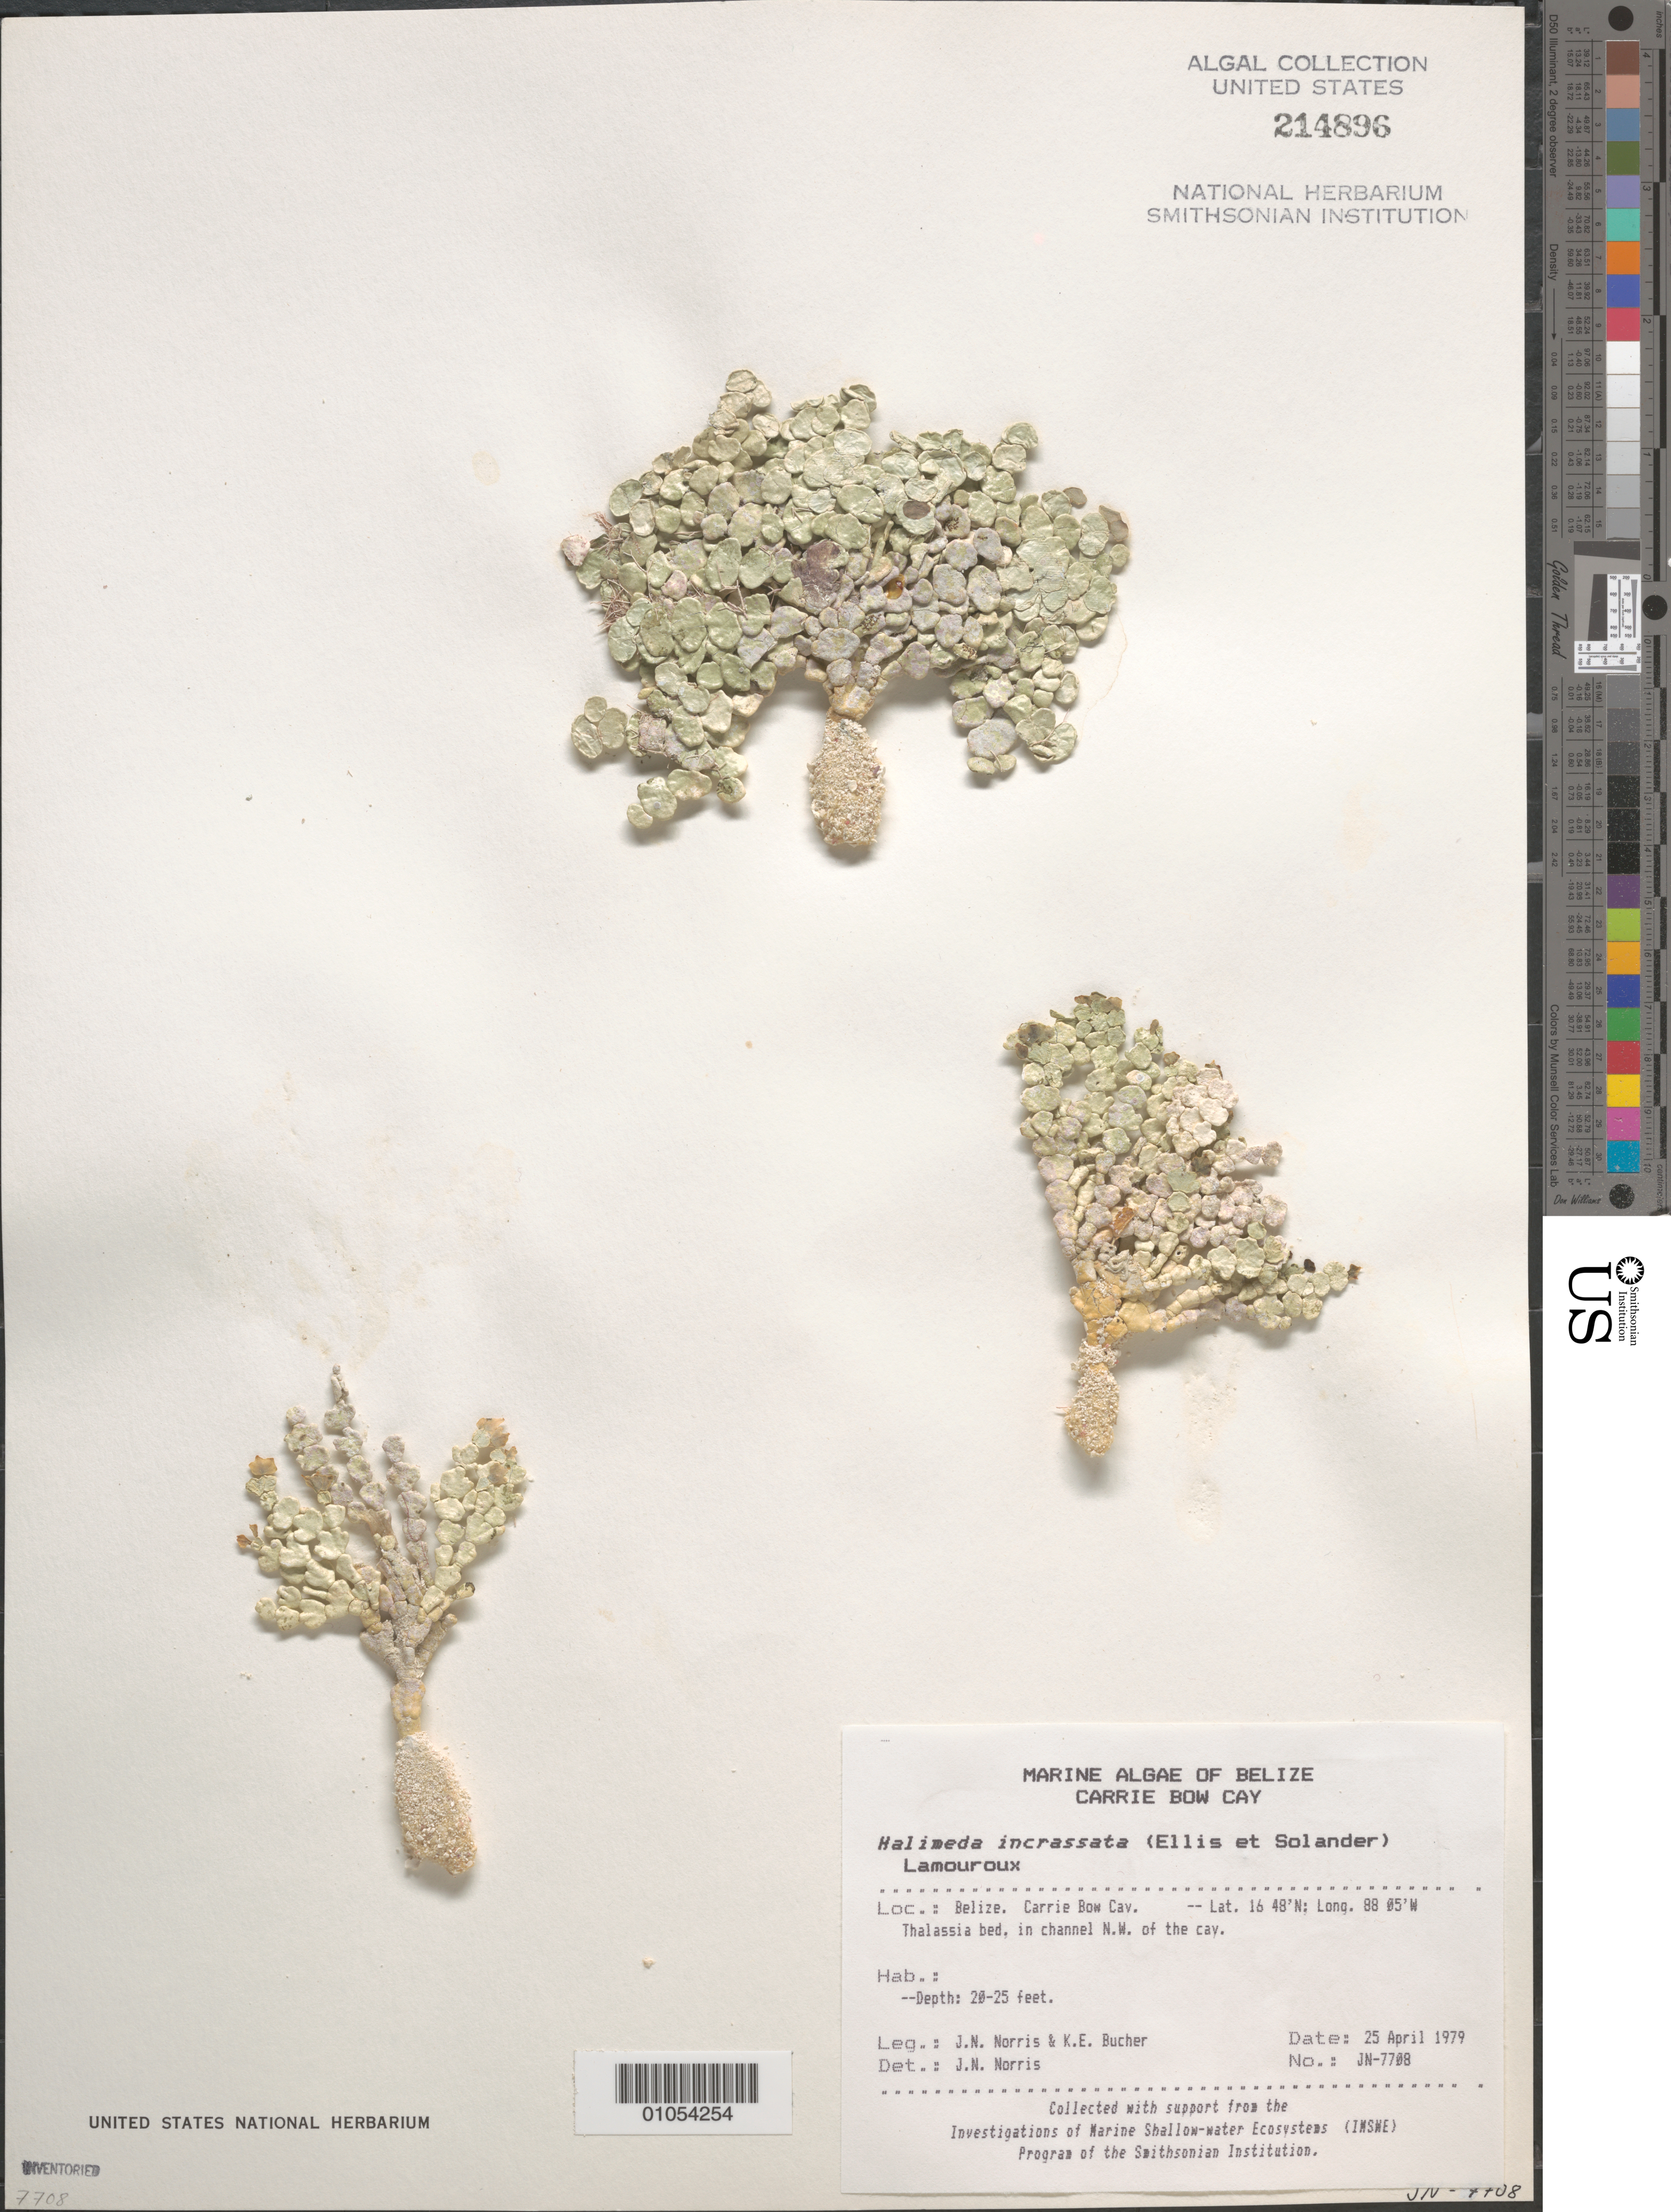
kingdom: Plantae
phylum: Chlorophyta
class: Ulvophyceae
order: Bryopsidales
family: Halimedaceae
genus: Halimeda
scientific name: Halimeda incrassata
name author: (J. Ellis) J.V.Lamouroux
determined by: Norris, James N.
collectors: J. N. Norris & K. E. Bucher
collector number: JN-7708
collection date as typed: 25 Apr 1979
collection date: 1979-04-25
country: Belize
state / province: Stann Creek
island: Carrie Bow Cay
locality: Northwest of Carrie Bow Cay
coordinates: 16 48'N, 88 05'W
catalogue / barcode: US 214896